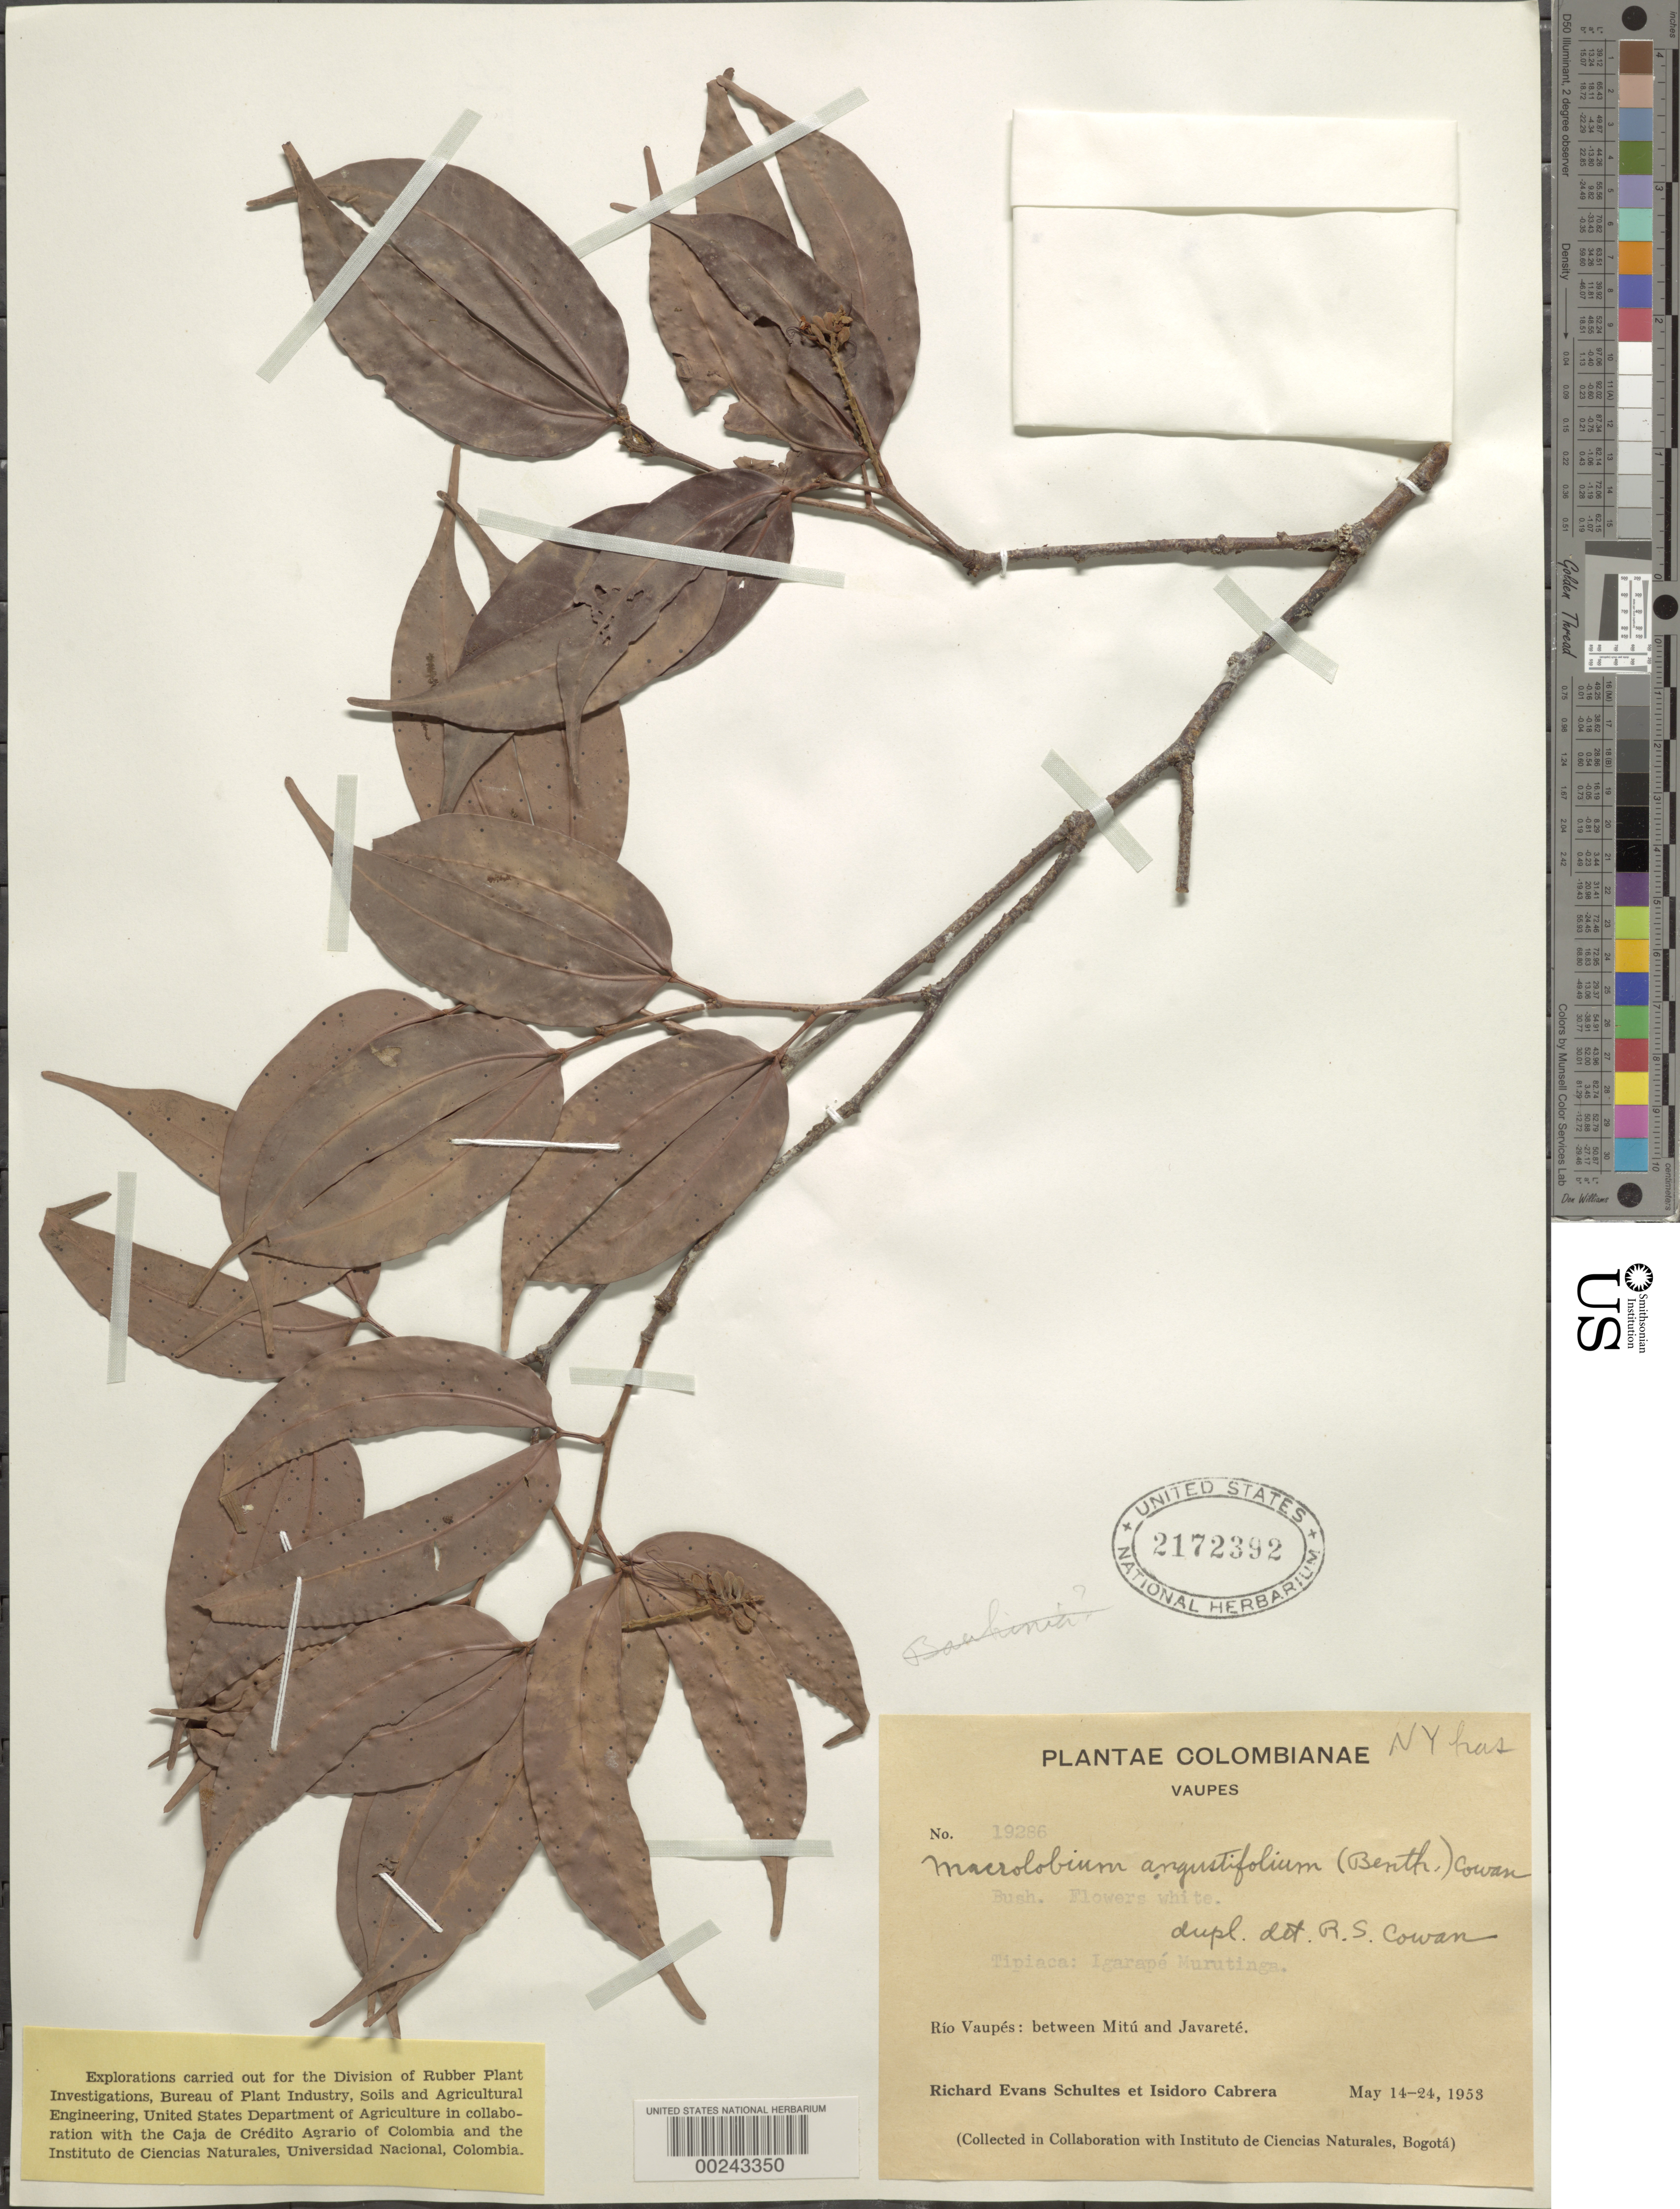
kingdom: Plantae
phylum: Tracheophyta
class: Magnoliopsida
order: Fabales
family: Fabaceae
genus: Macrolobium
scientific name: Macrolobium angustifolium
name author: (Benth.) R.S. Cowan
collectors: R. E. Schultes & I. Cabrera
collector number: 19286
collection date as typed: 14 May 1953 to 24 May 1953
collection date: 1953-05-14/1953-05-24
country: Colombia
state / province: Vaupés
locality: Rio Vaupes: between Mitu and Javarete; Tipiaca: Igarape Murutinga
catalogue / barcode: US 2172392